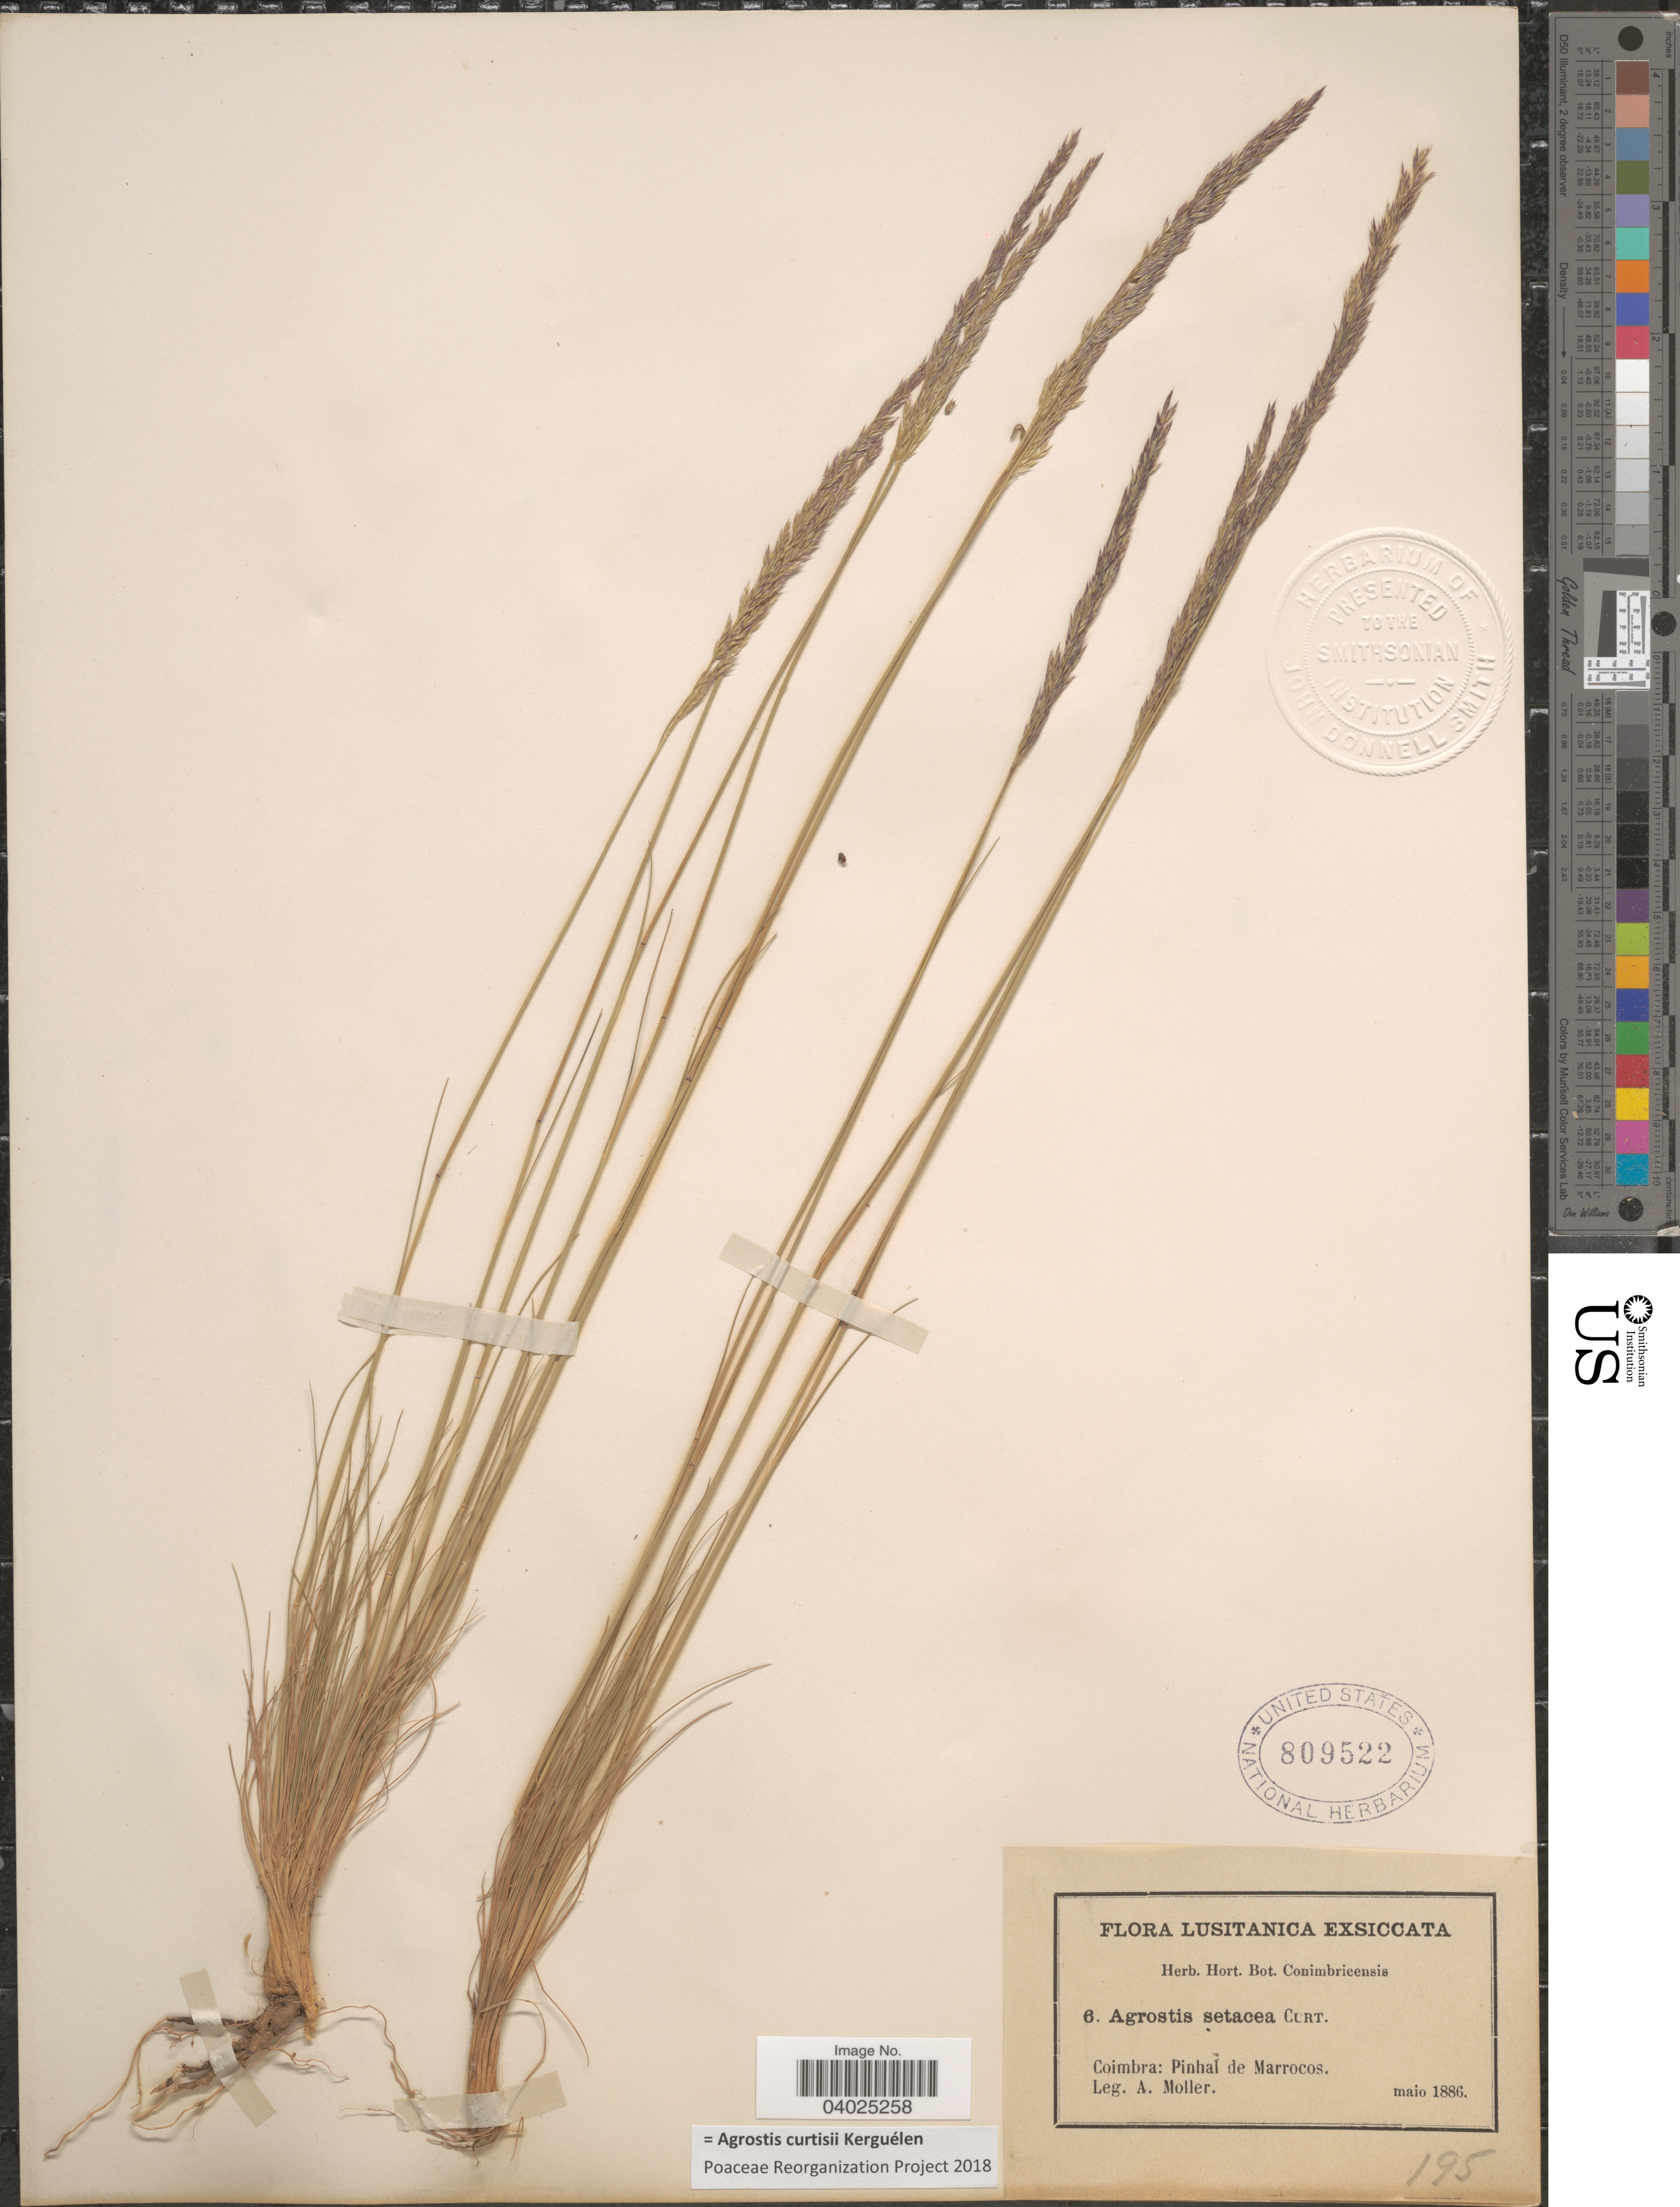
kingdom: Plantae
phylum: Tracheophyta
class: Liliopsida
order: Poales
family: Poaceae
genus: Alpagrostis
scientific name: Alpagrostis curtisii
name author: (Kerguélen) P.M. Peterson et al.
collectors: A. Moller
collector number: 6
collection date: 1886-05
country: Portugal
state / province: Coimbra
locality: Lusitanica. Pinhal de Marrocos.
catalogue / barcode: US 809522